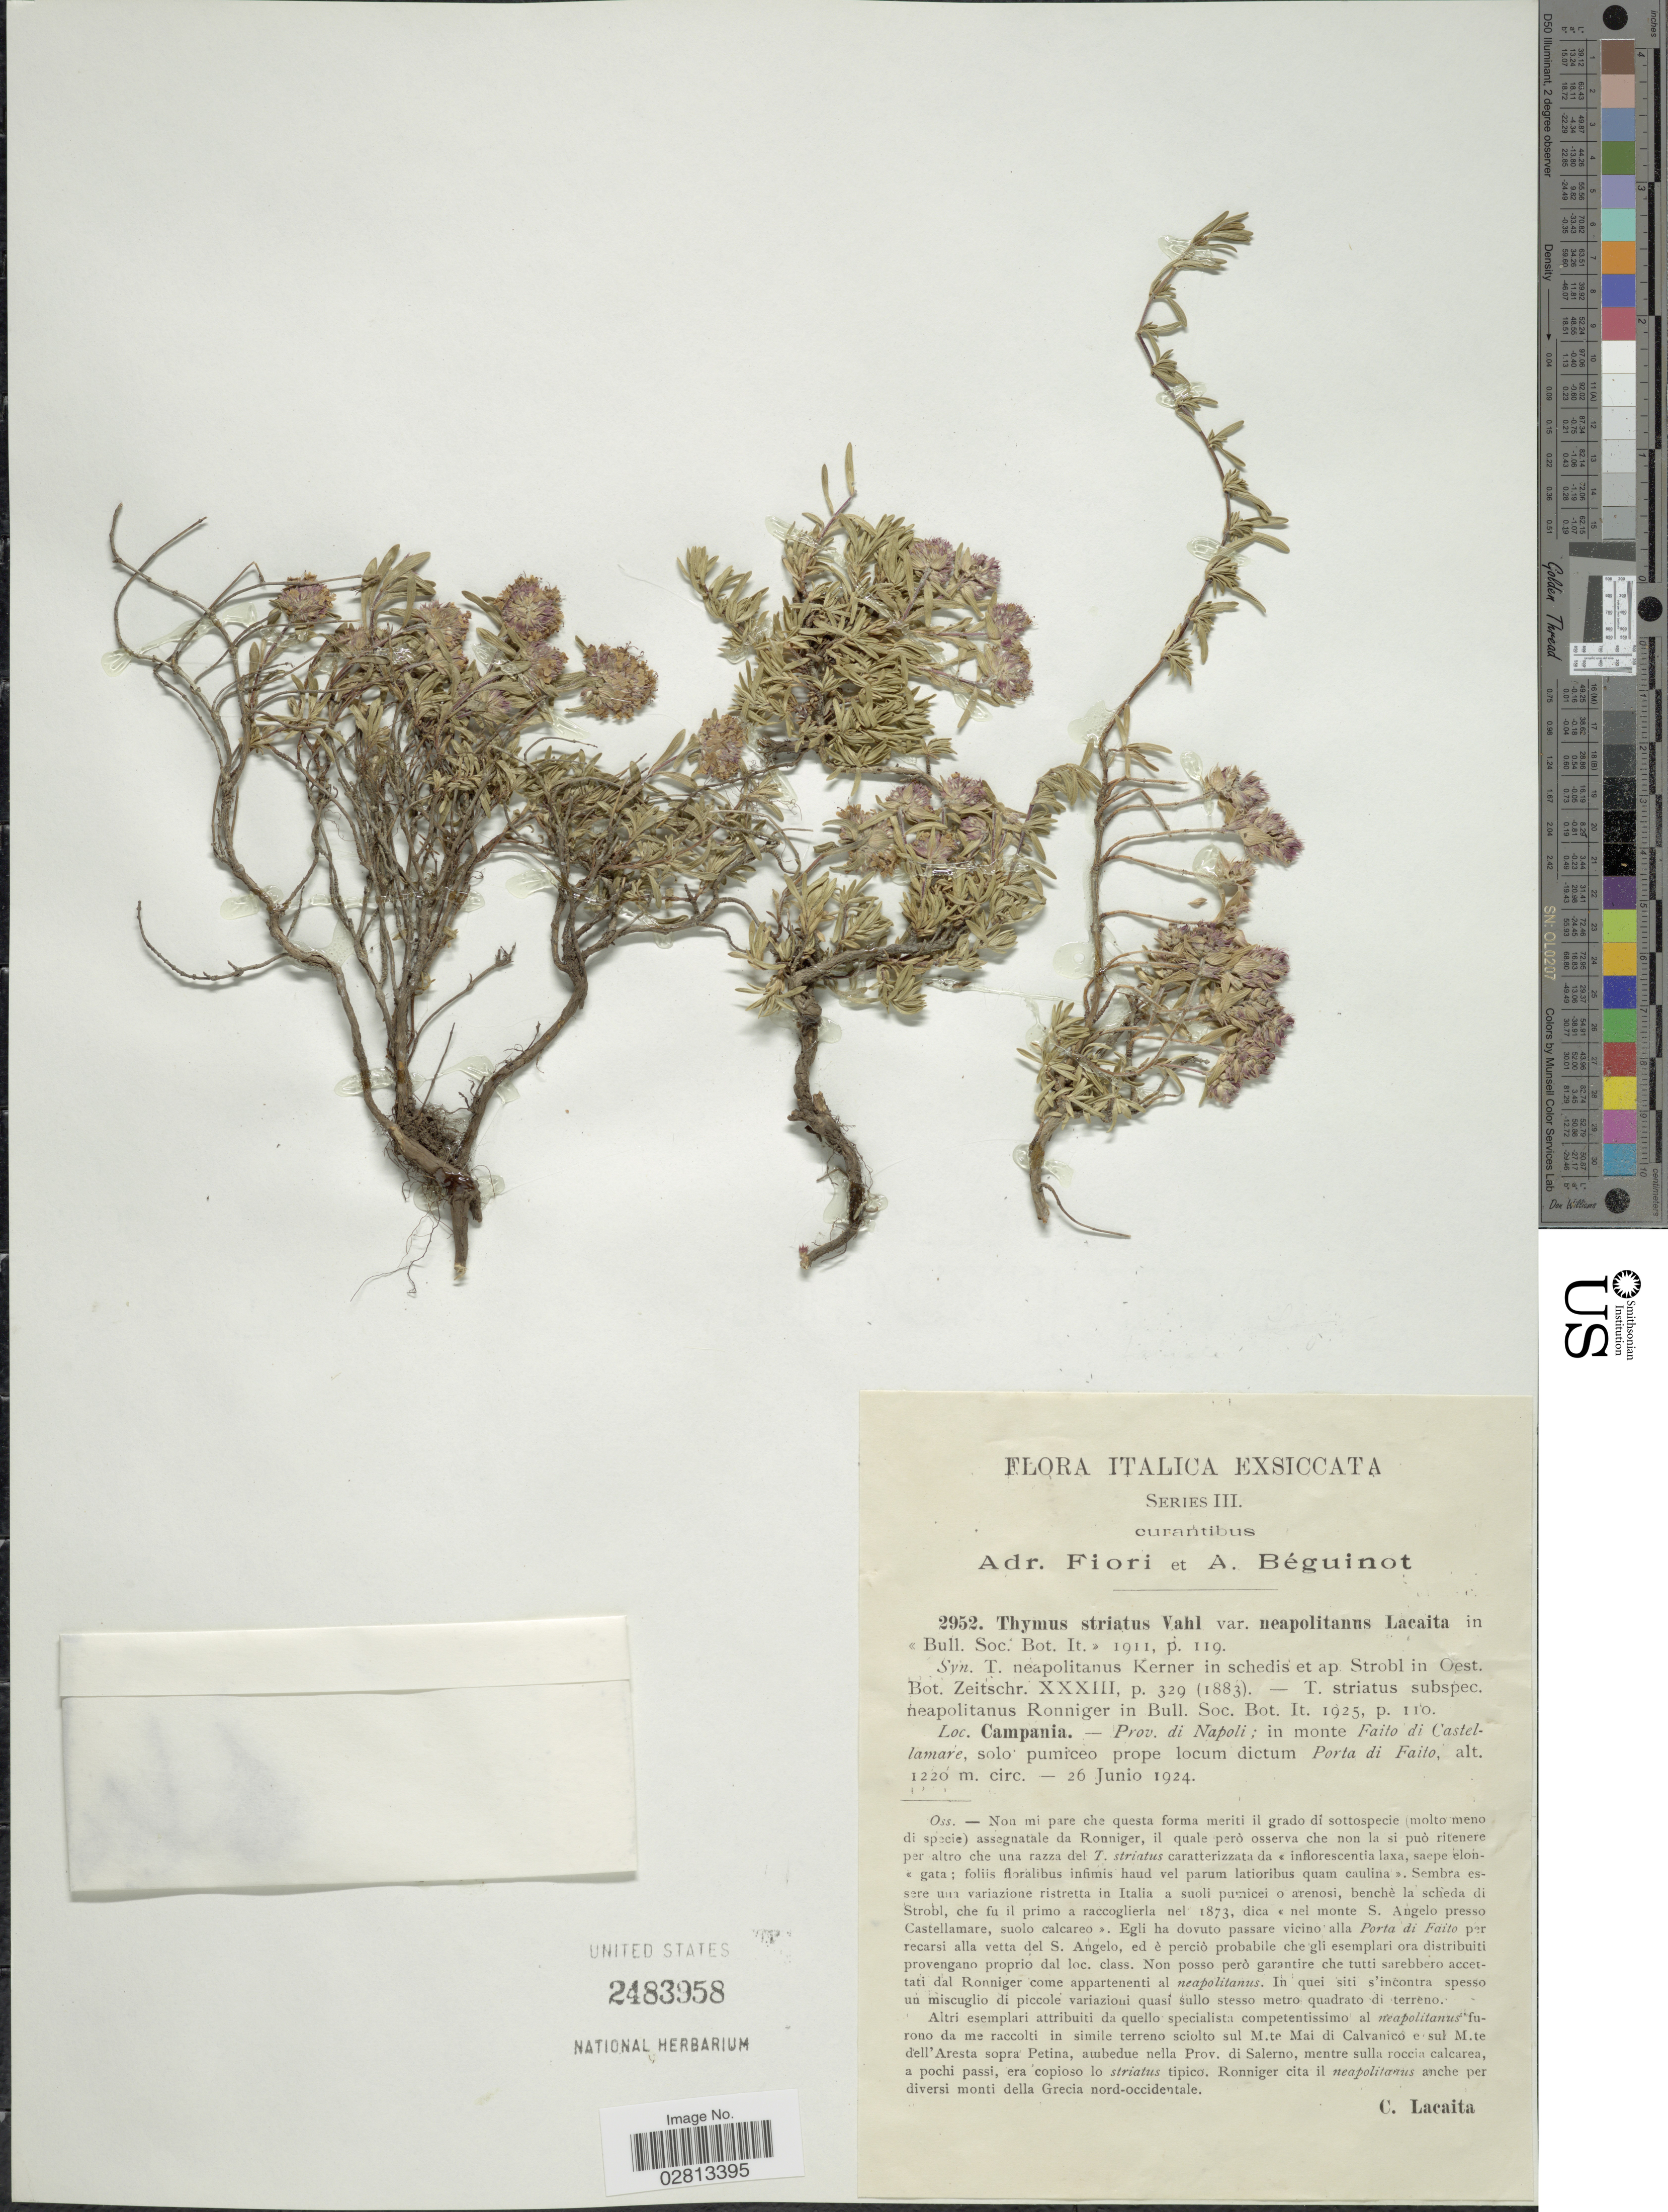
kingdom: Plantae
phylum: Tracheophyta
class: Magnoliopsida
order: Lamiales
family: Lamiaceae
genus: Thymus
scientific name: Thymus striatus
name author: Vahl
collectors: C. Lacaita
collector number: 2952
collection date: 1924-06-26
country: Italy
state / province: Campania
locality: Prov. di Napoli; in monte Faito di Castellamare, solo pumiceo prope locum dictum Porta di Faito.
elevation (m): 1220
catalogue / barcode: US 2483958